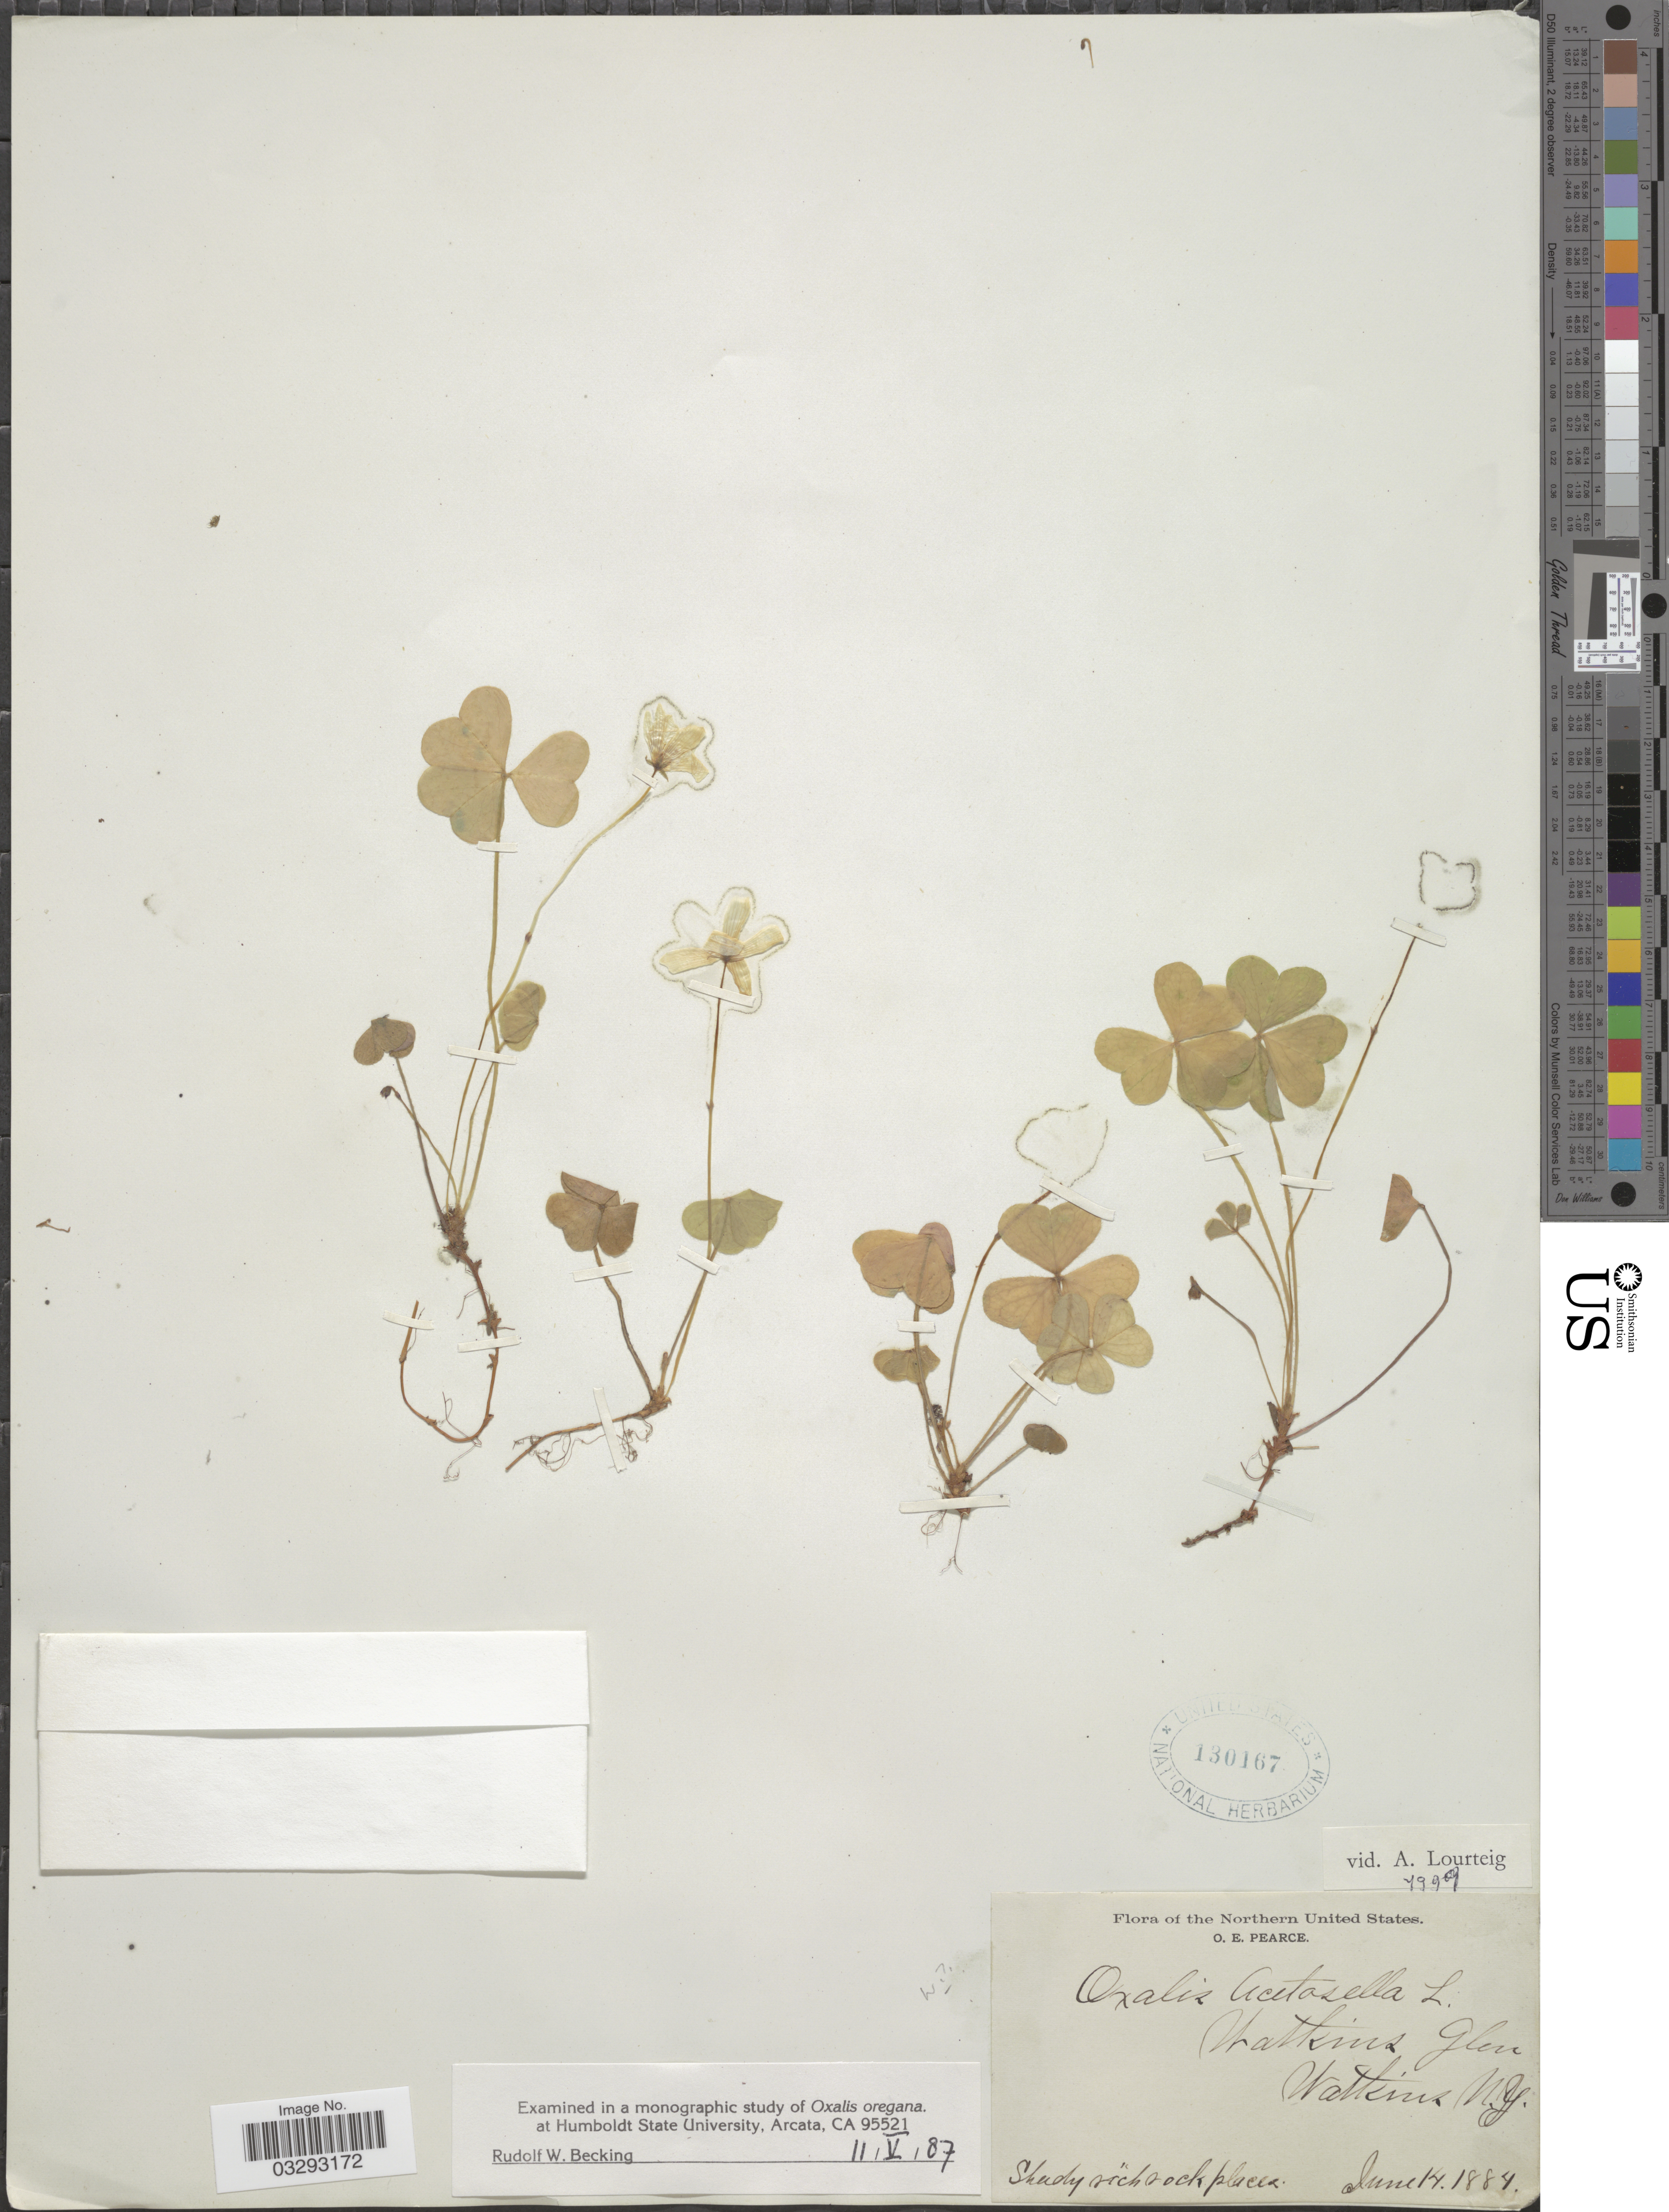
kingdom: Plantae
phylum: Tracheophyta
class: Magnoliopsida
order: Oxalidales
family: Oxalidaceae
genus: Oxalis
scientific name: Oxalis acetosella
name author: L.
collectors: O. E. Pearce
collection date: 1884-06-14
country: United States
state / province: New York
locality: Northern United States. Watkins Glen. Watkins N. Y.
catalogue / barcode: US 130167